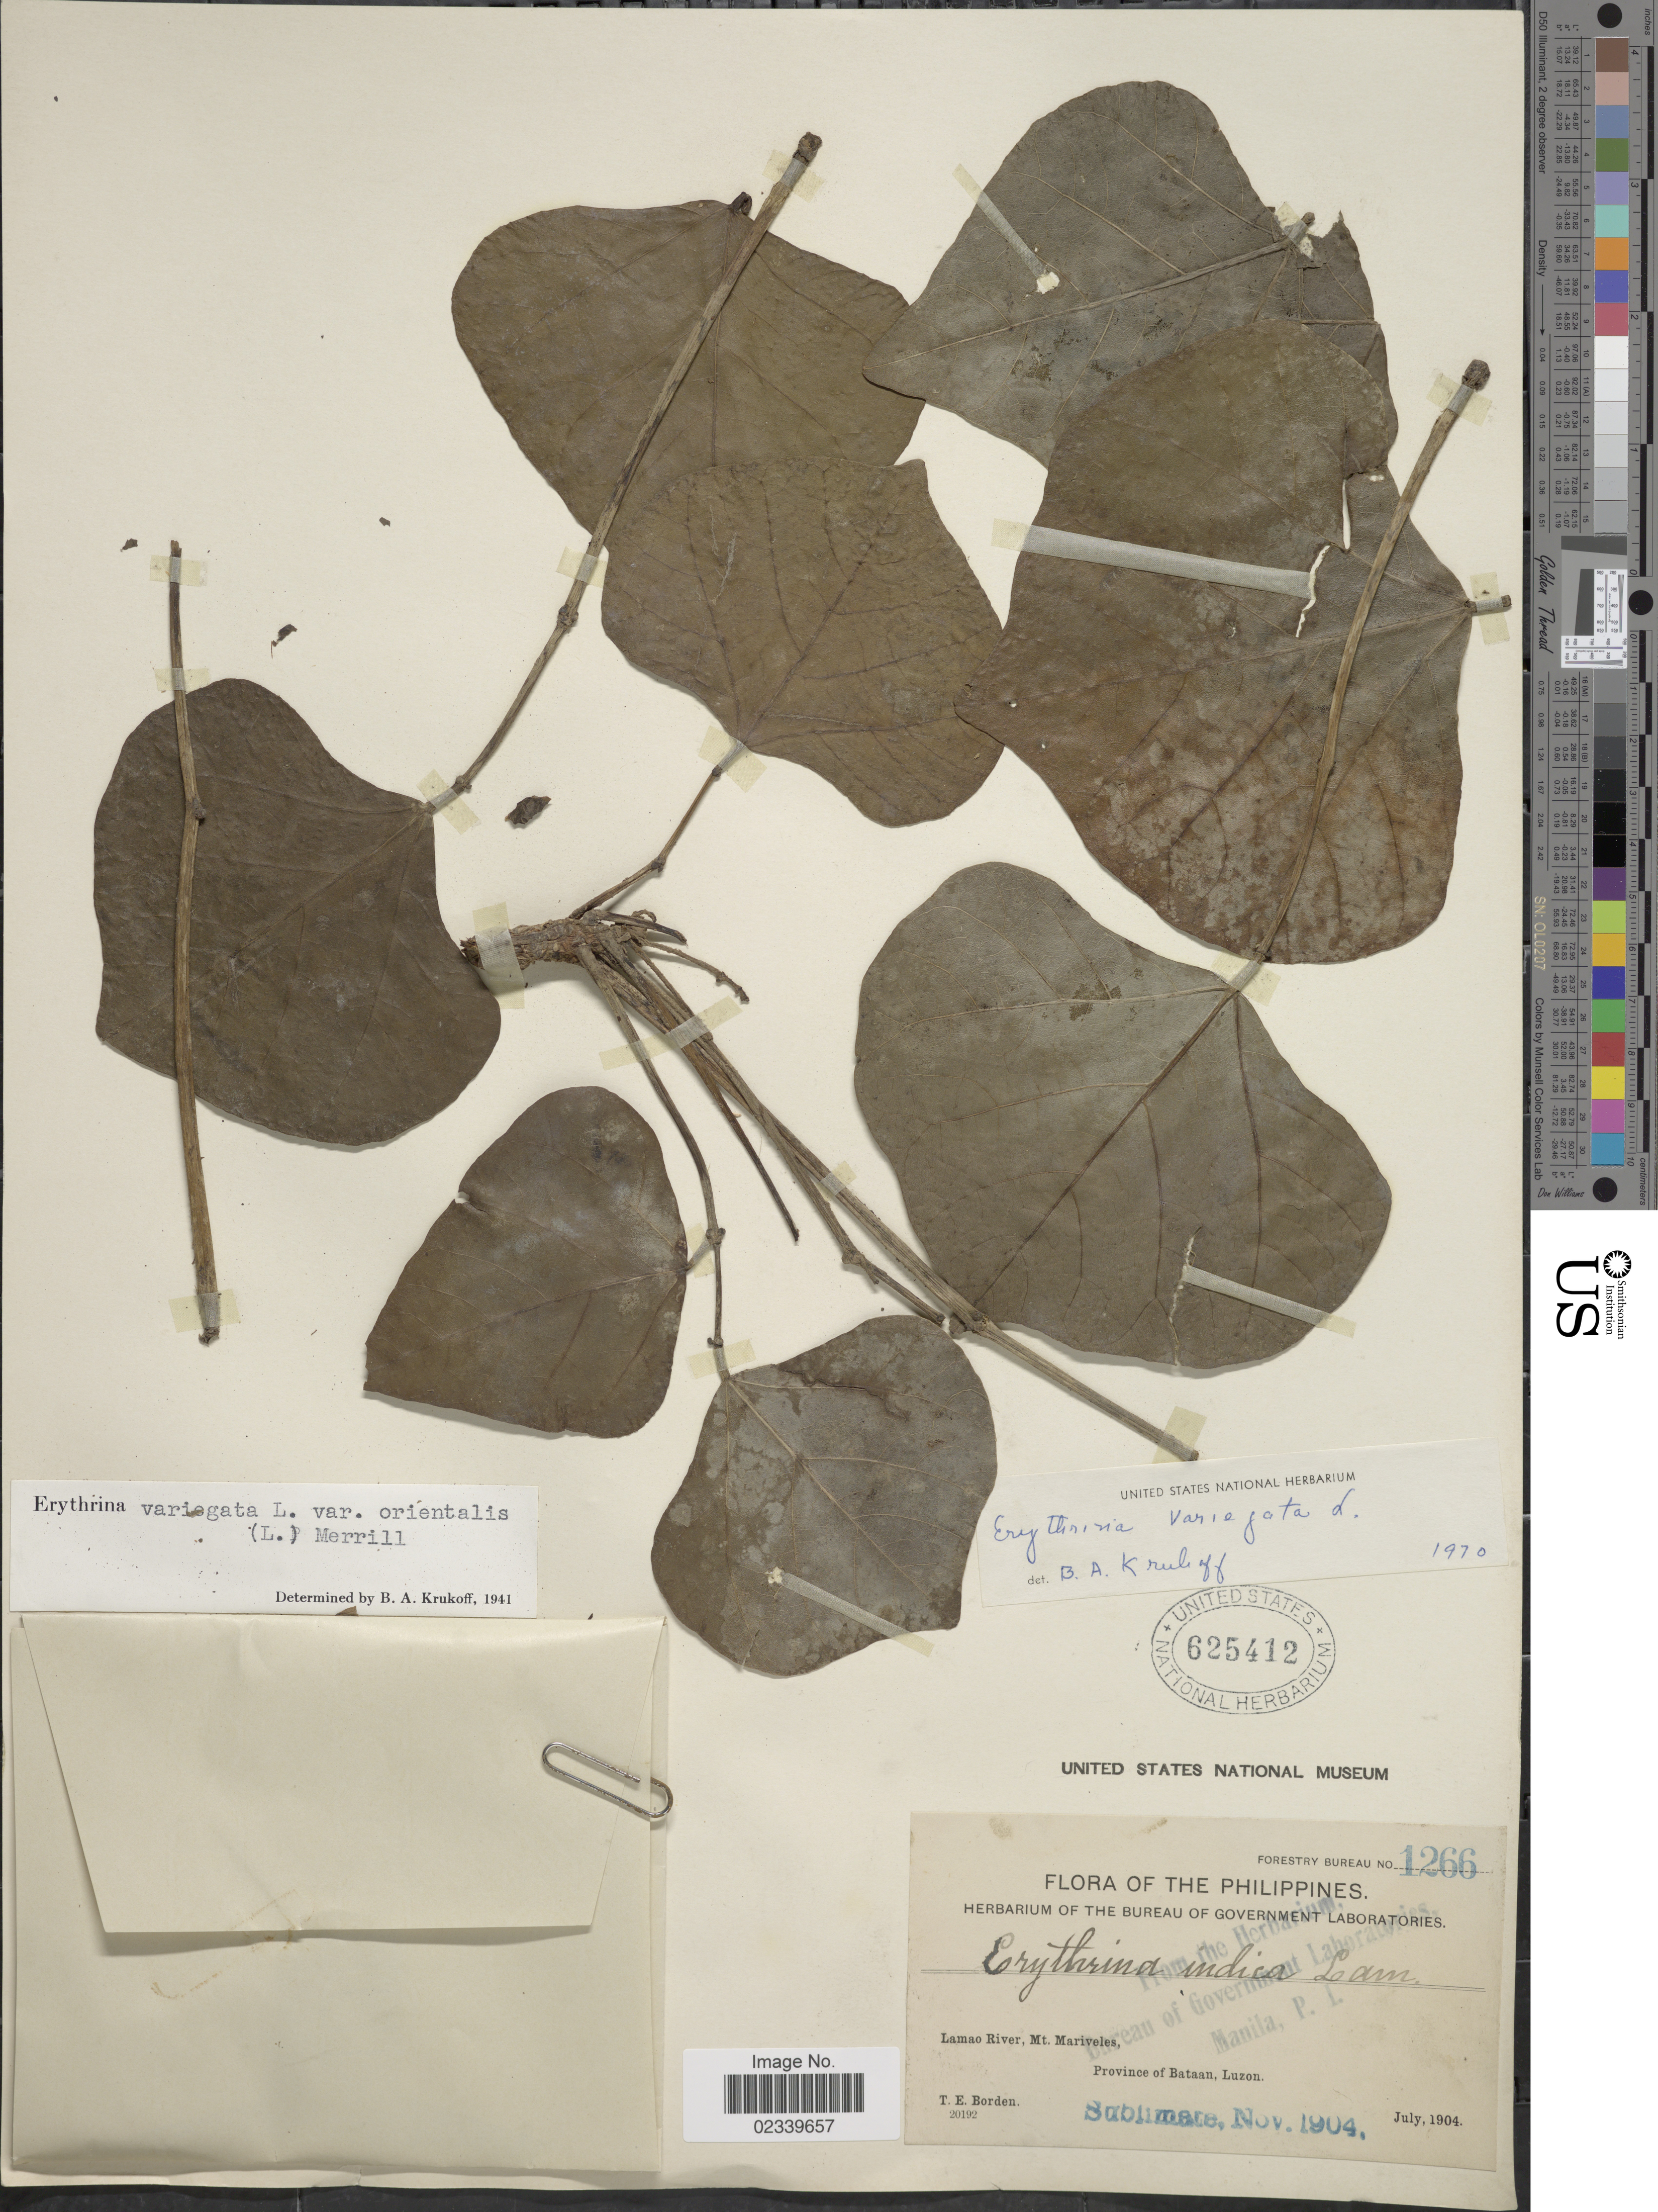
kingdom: Plantae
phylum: Tracheophyta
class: Magnoliopsida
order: Fabales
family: Fabaceae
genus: Erythrina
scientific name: Erythrina variegata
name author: L.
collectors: T. E. Borden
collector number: Forestry Bureau 1266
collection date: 1904-07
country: Philippines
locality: Lamao River, Mt. Mariveles, Province of Bataan, Luzon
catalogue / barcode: US 625412